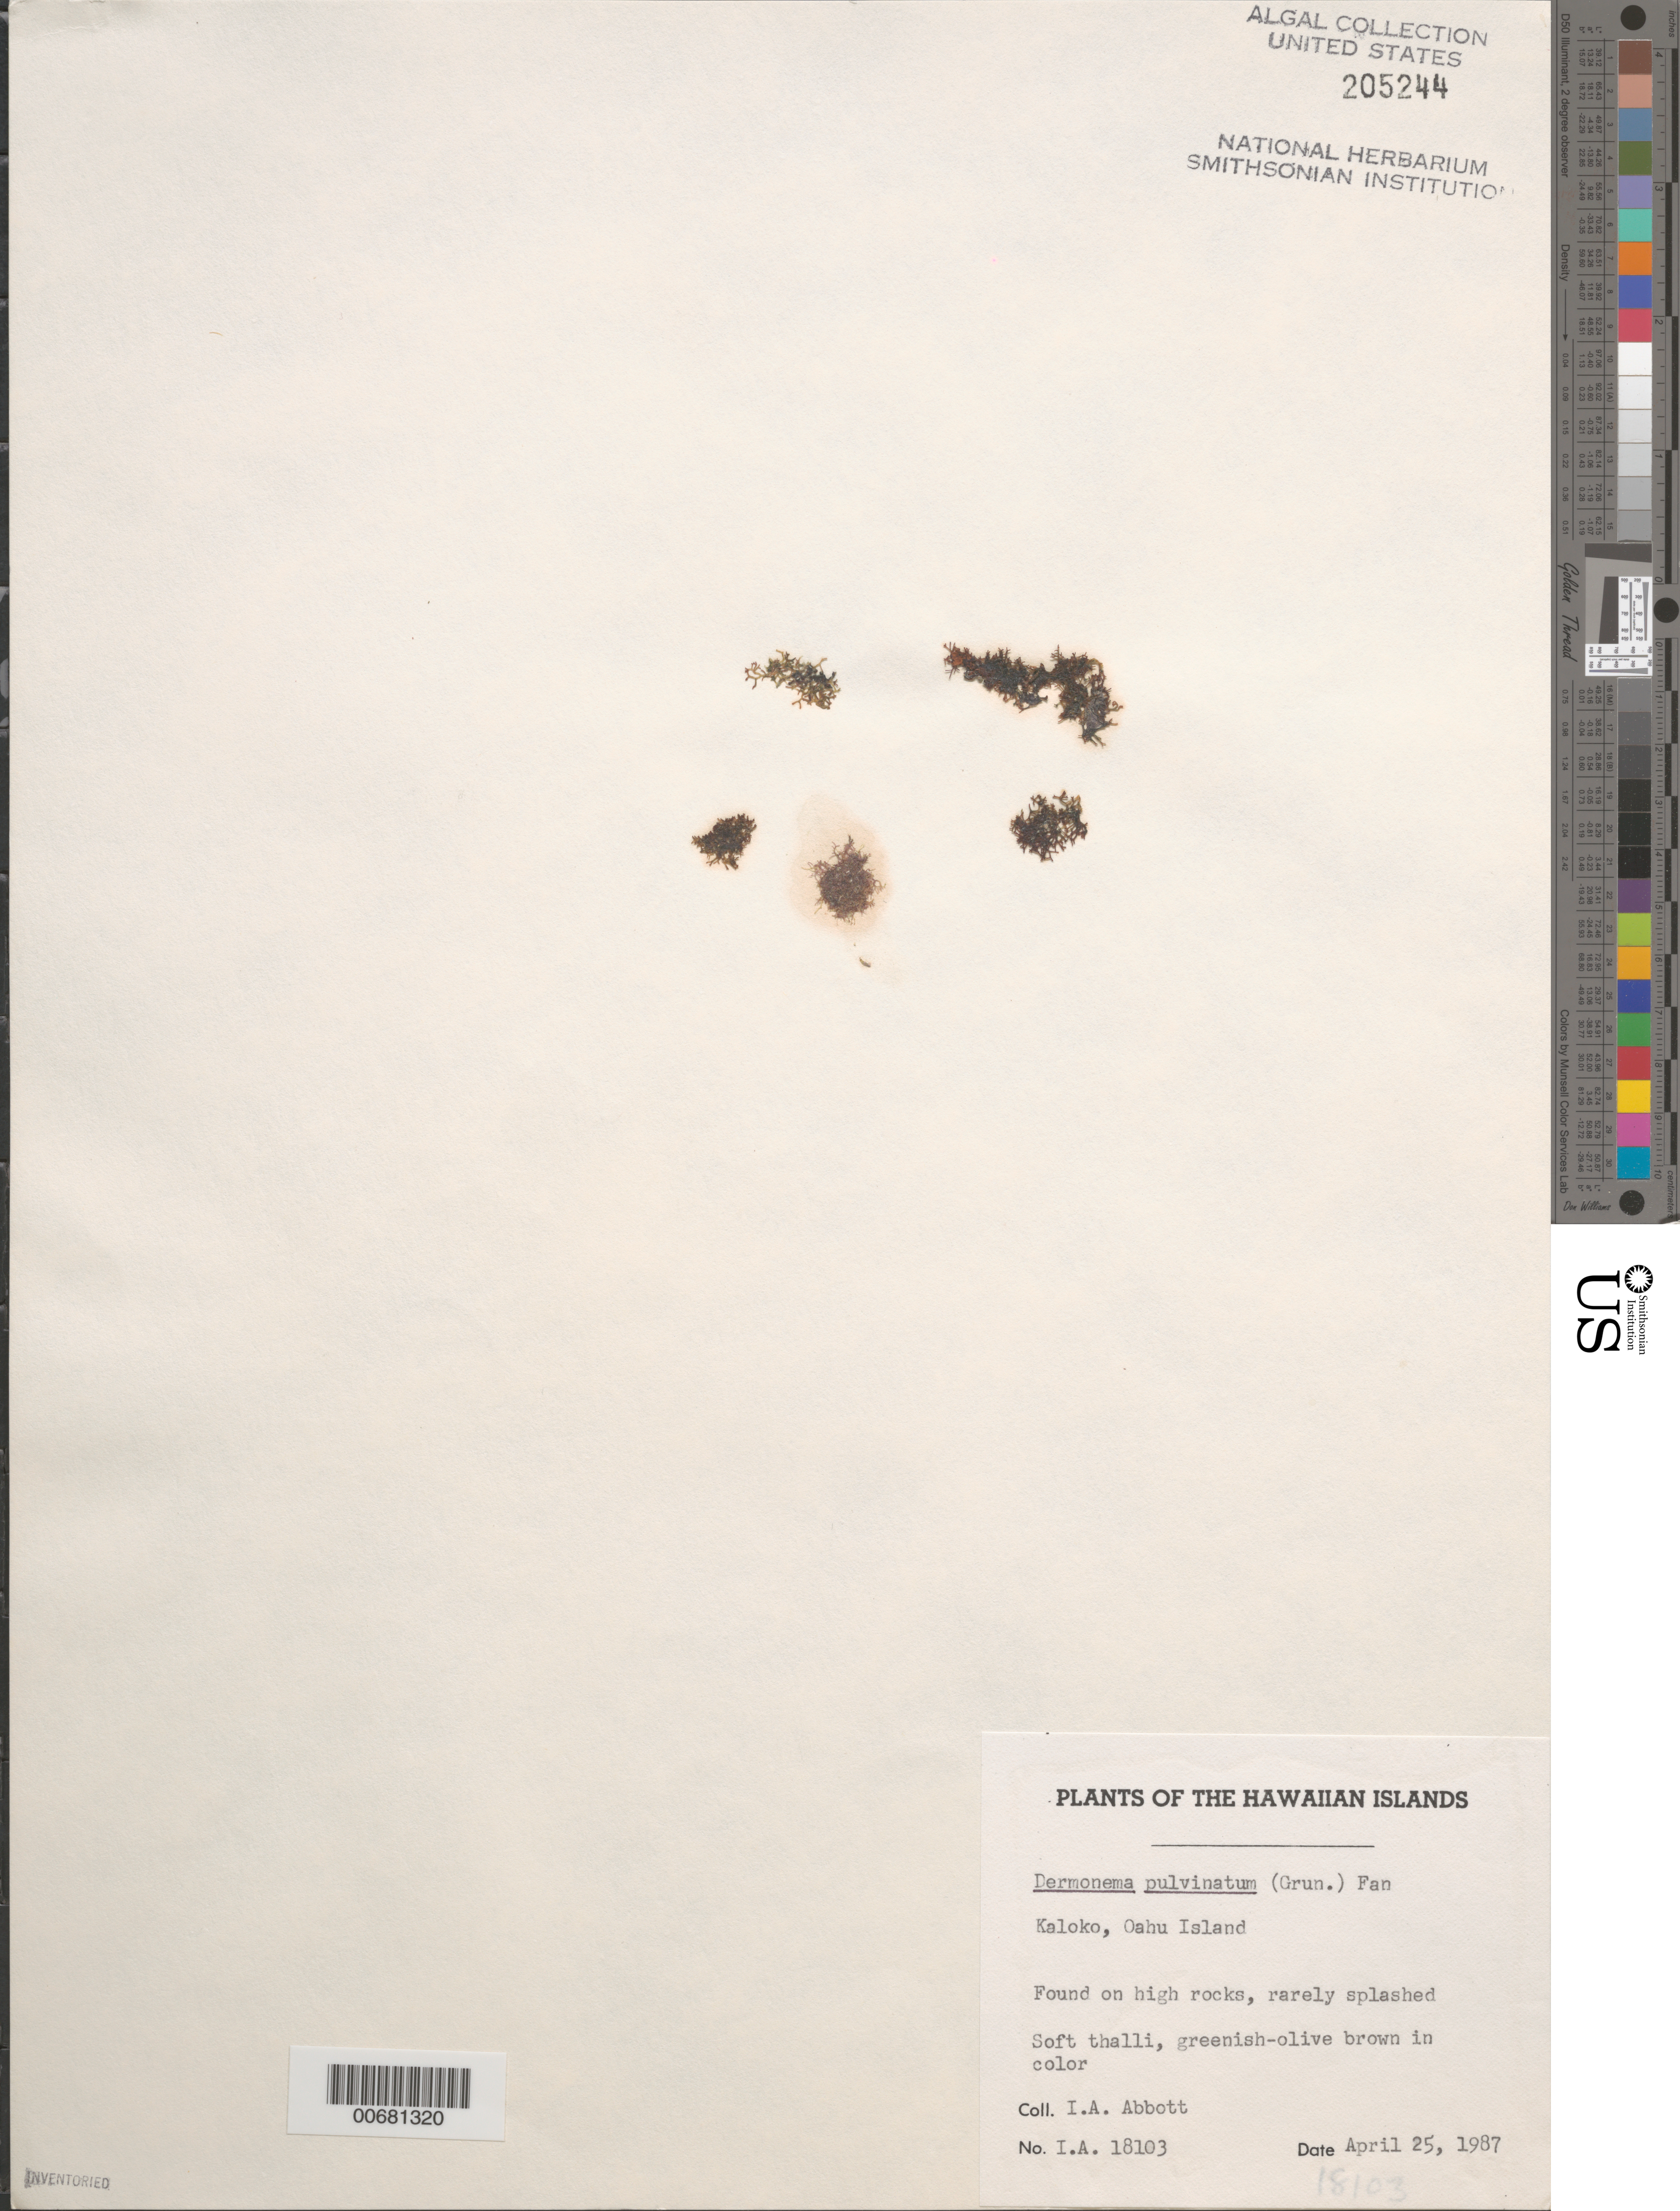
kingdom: Plantae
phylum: Rhodophyta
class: Florideophyceae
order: Nemaliales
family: Liagoraceae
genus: Dermonema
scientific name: Dermonema pulvinatum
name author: (Grunow in) K.C. Fan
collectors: I. A. Abbott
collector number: IAA 18103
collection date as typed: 25 Apr 1987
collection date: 1987-04-25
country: United States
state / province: Hawaii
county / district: Honolulu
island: Oahu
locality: Kaloko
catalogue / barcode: US 205244